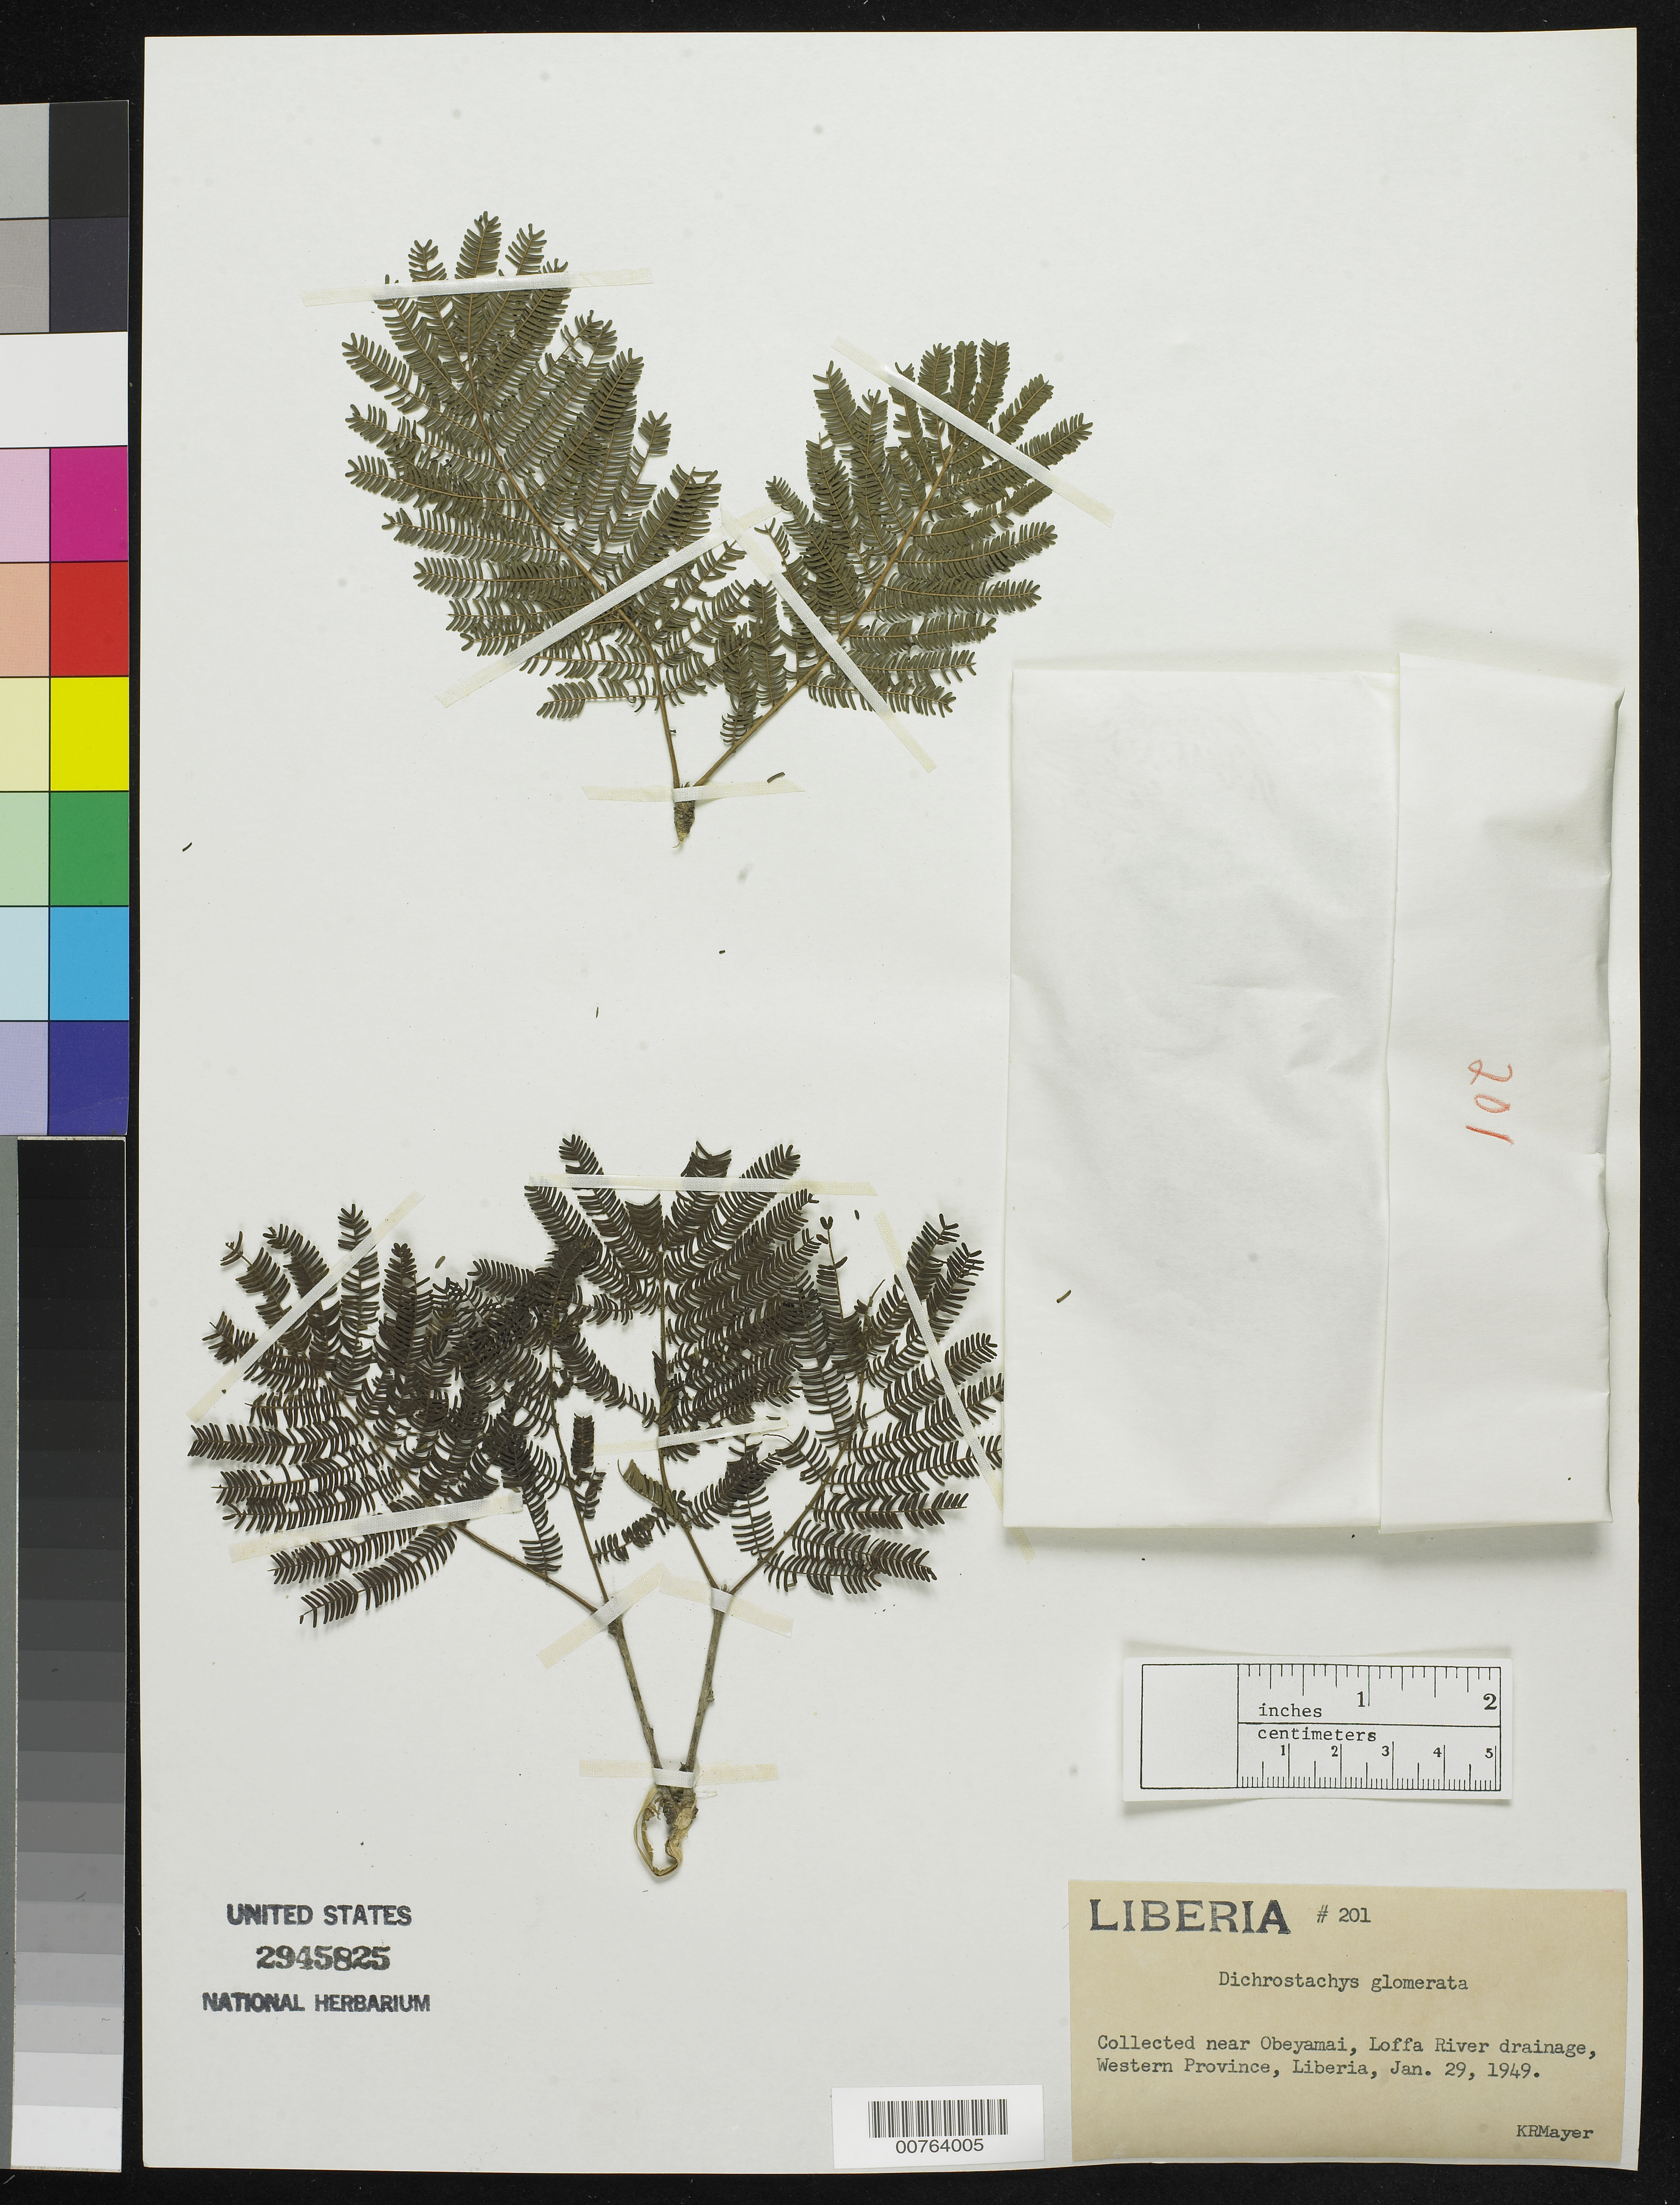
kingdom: Plantae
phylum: Tracheophyta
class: Magnoliopsida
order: Fabales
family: Fabaceae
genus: Dichrostachys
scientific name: Dichrostachys glomerata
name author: (Forssk.) Chiov.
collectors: K. R. Mayer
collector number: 201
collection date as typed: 29 Jan 1949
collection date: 1949-01-29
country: Liberia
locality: Western Province: Loffa River drainage, near Obeyamai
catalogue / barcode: US 2945825